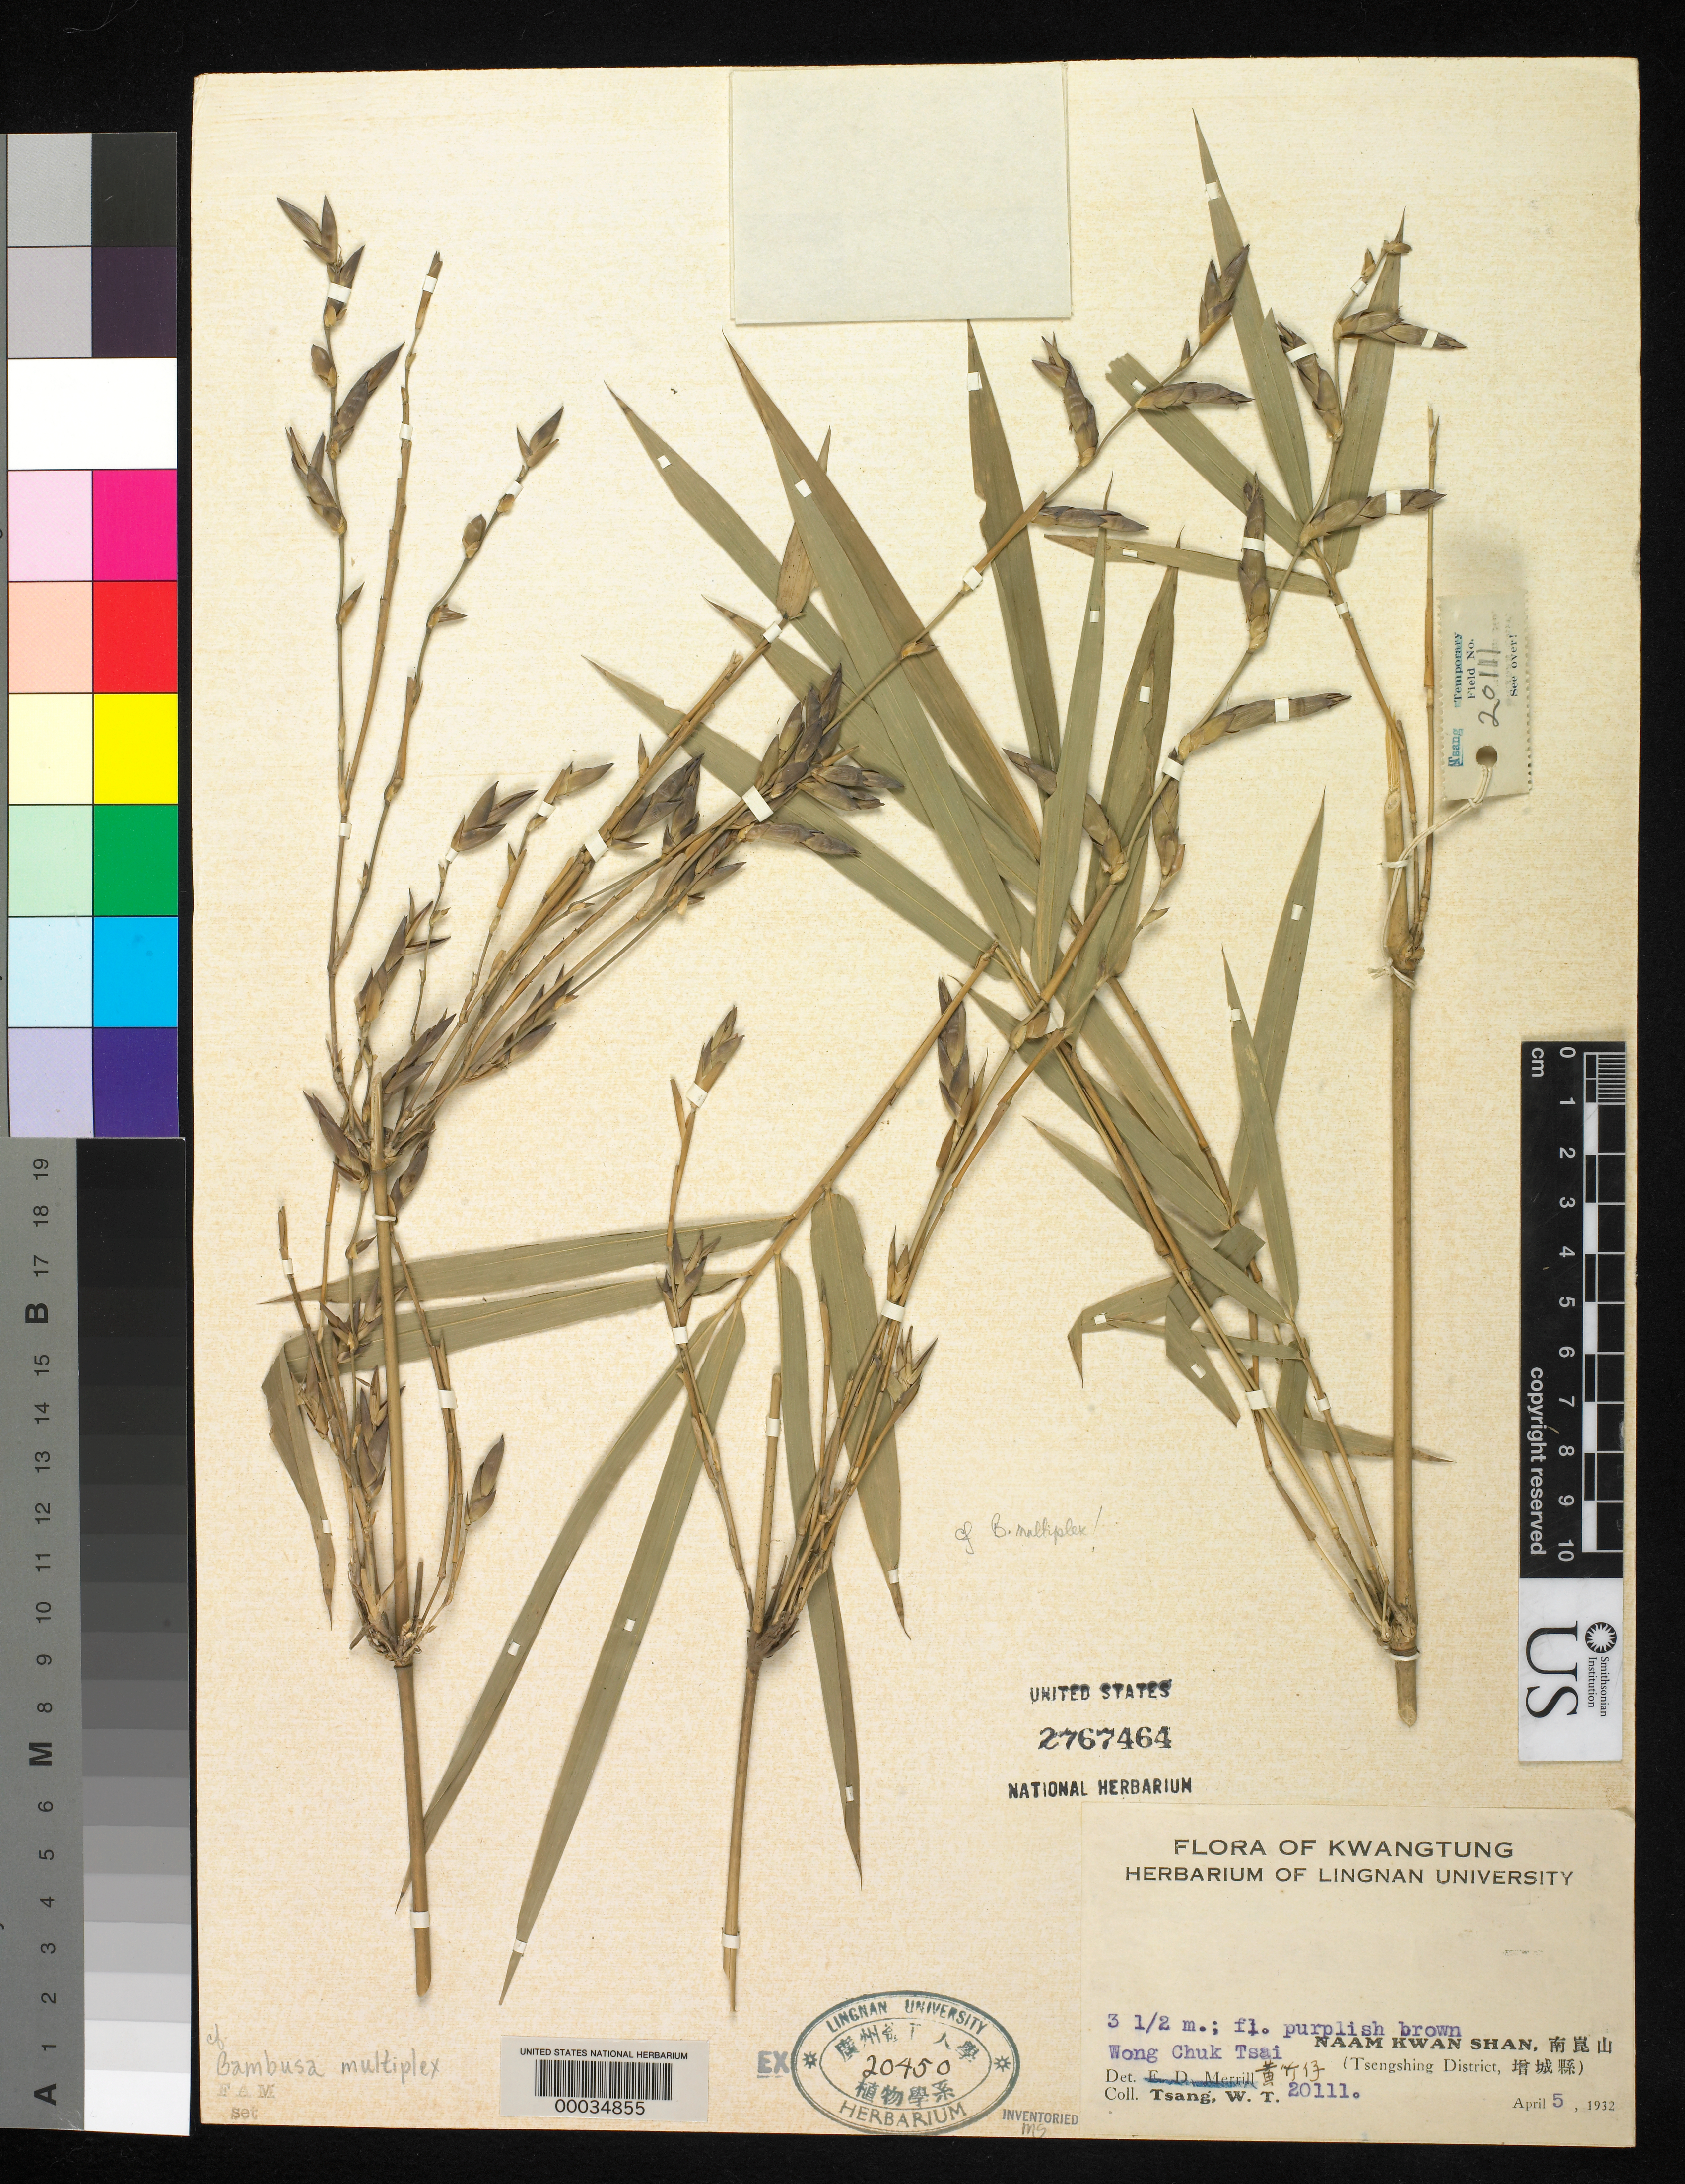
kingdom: Plantae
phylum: Tracheophyta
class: Liliopsida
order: Poales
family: Poaceae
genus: Bambusa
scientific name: Bambusa multiplex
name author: (Lour.) Raeusch. ex Schult. & Schult. f.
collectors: W. T. Tsang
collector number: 20111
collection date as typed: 05 Apr 1932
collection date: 1932-04-05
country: China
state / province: Guangdong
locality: Naam kwan shan, tsengshing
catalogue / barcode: US 2767464